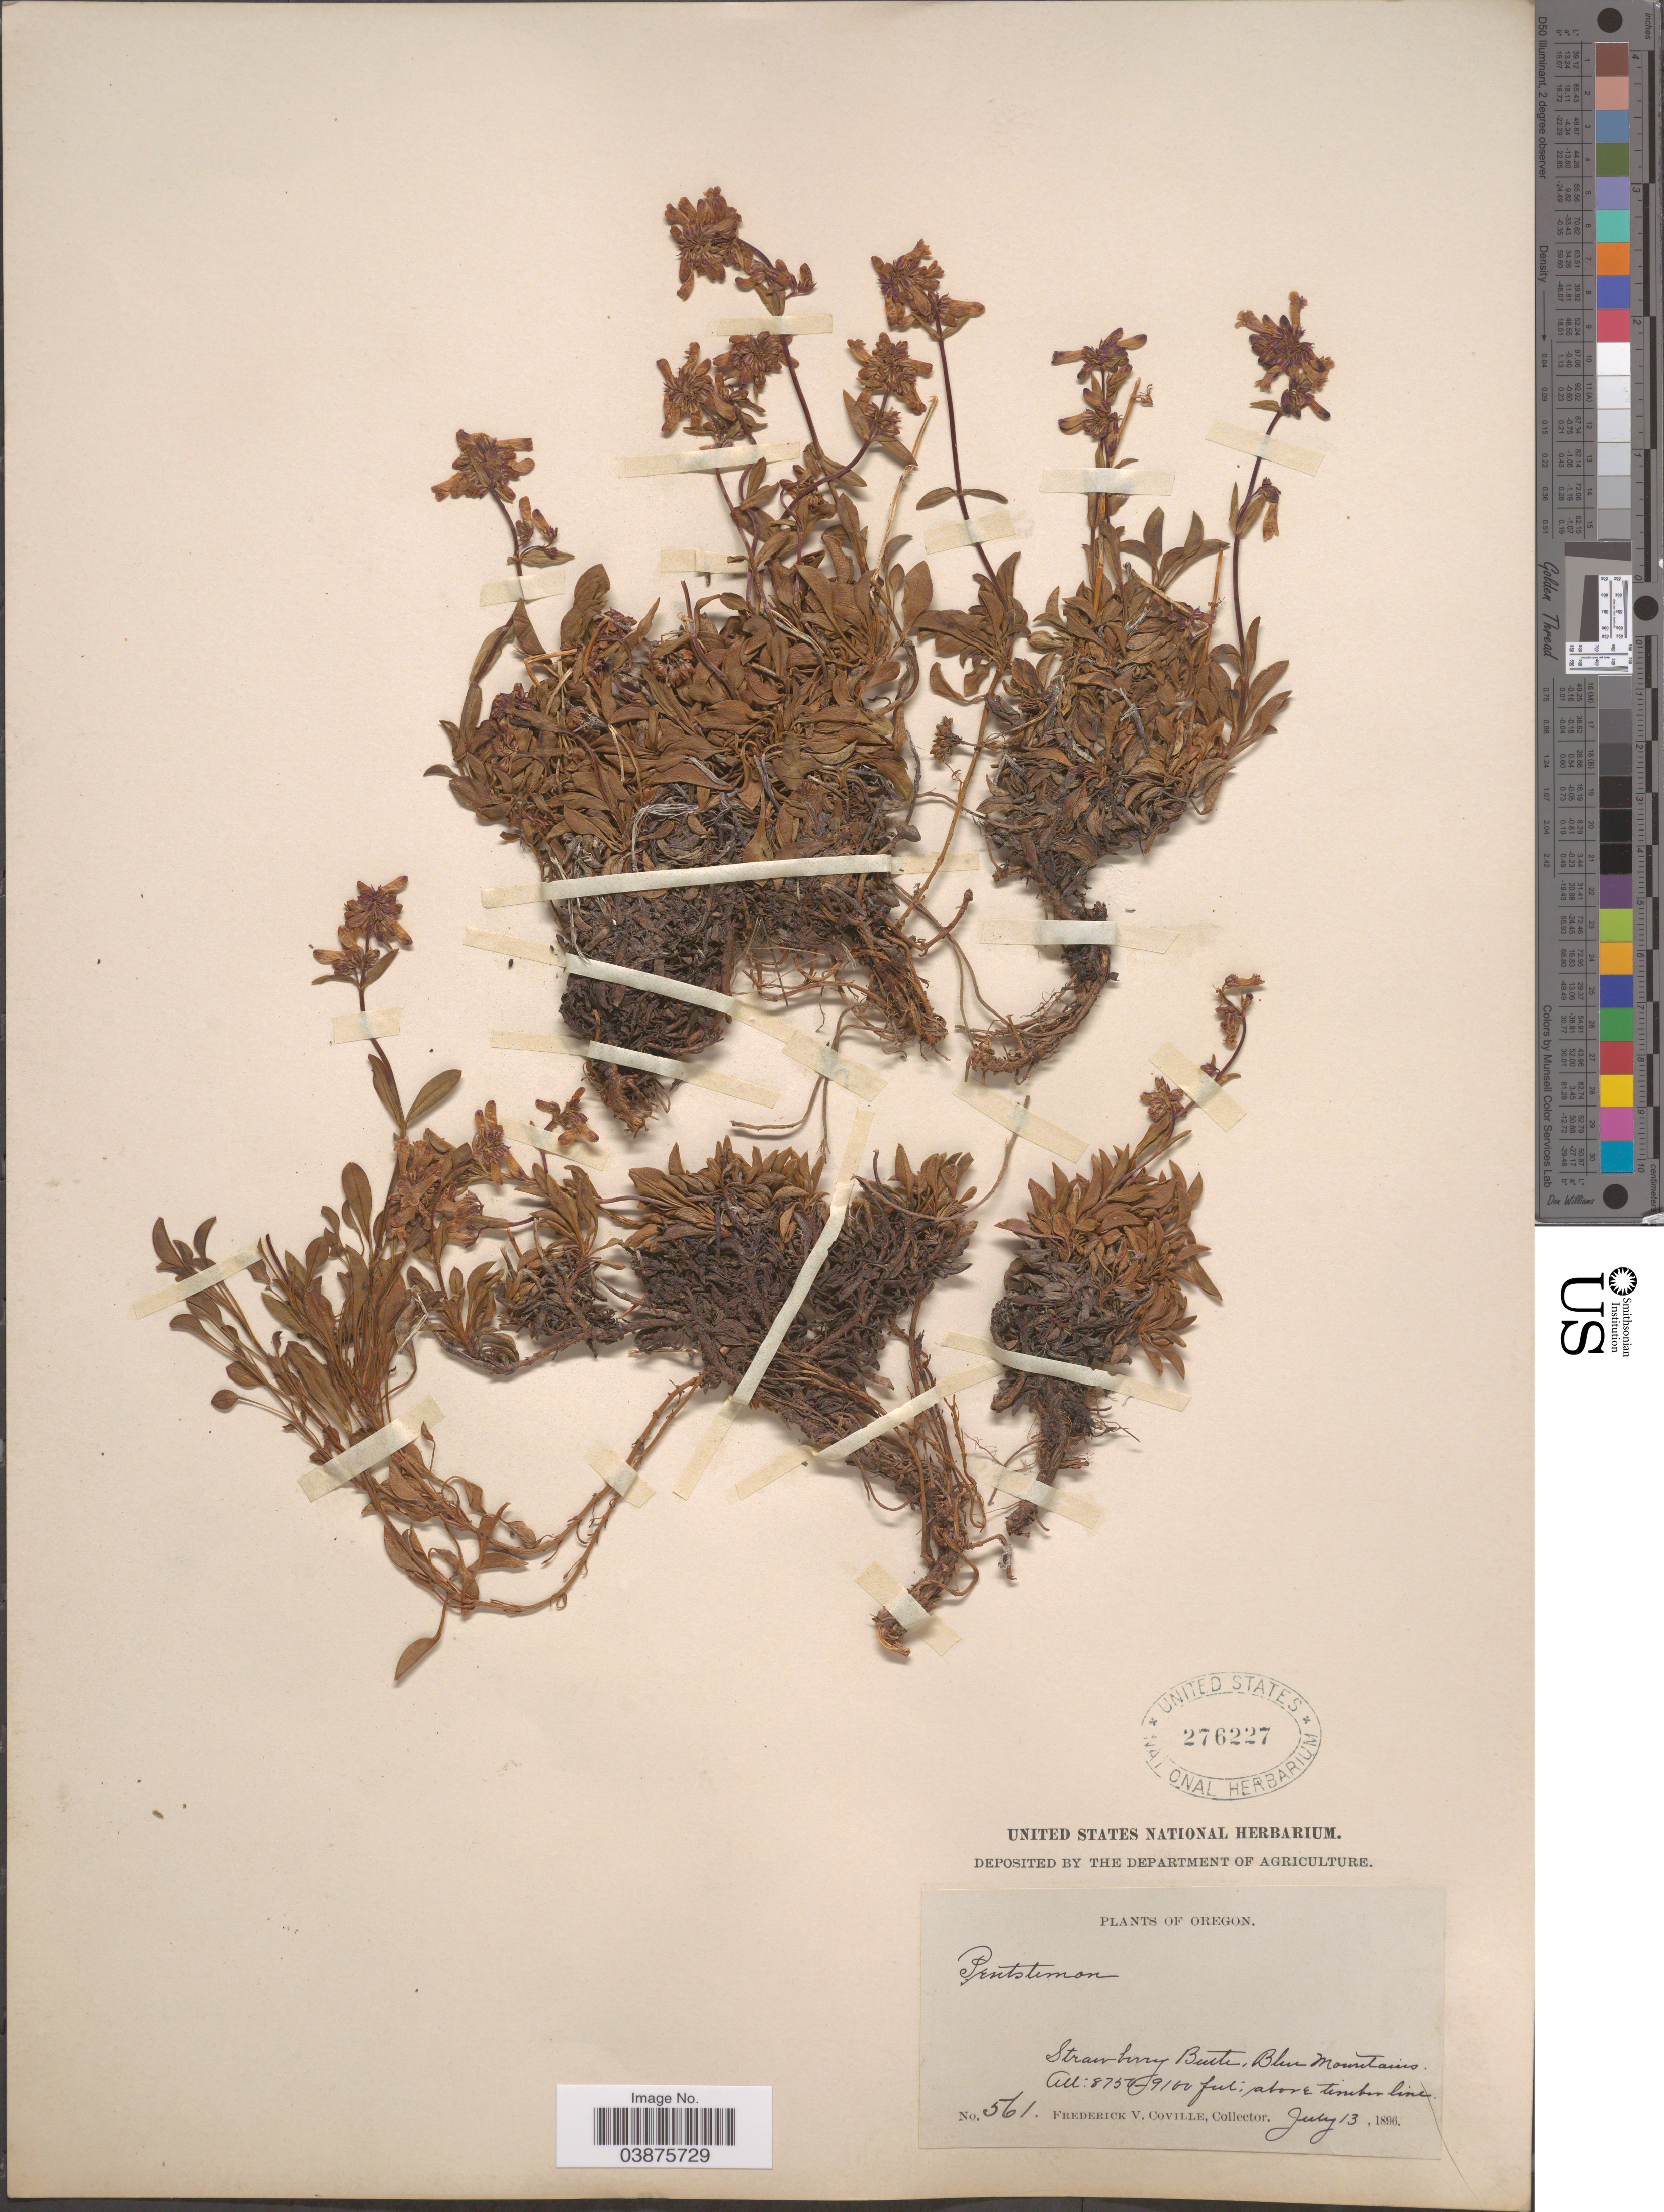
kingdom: Plantae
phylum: Tracheophyta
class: Magnoliopsida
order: Lamiales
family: Plantaginaceae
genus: Penstemon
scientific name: Penstemon heterodoxus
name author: A. Gray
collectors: F. V. Coville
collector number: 561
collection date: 1896-07-13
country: United States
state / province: Oregon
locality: Strawberry Butte, Blue Mountains, above timber line.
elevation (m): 2667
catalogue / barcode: US 276227